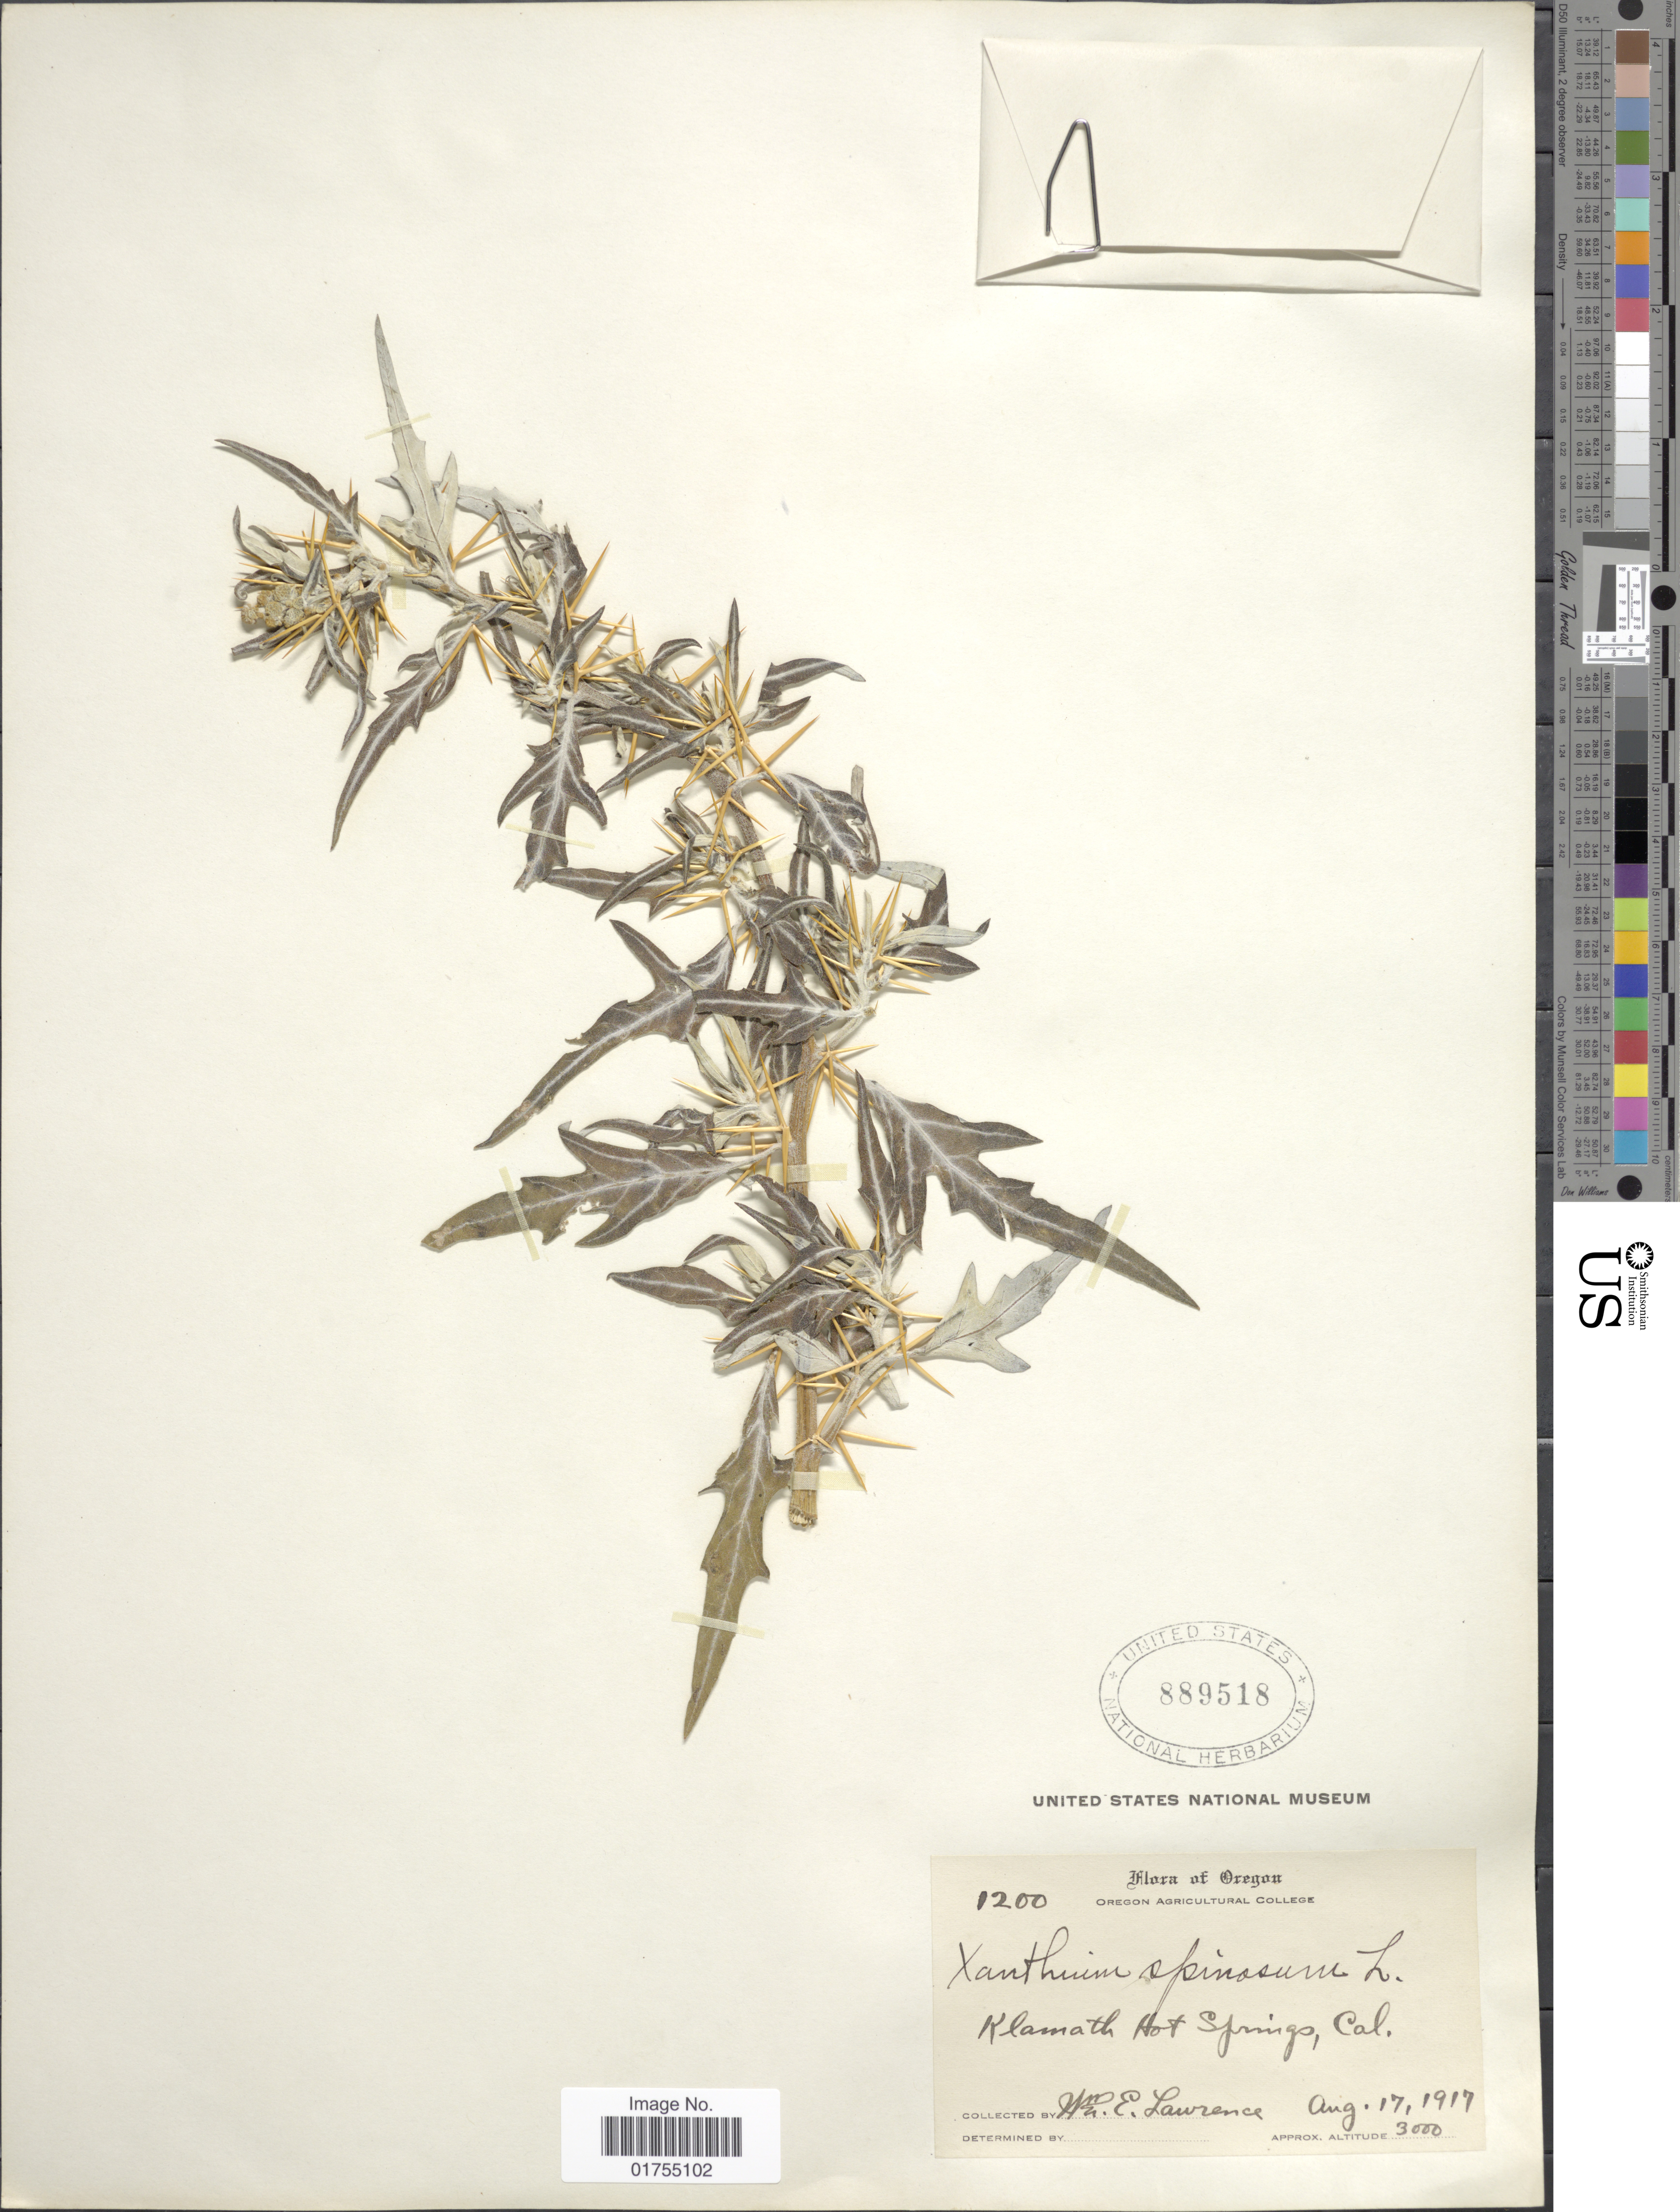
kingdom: Plantae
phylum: Tracheophyta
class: Magnoliopsida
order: Asterales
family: Asteraceae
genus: Xanthium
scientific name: Xanthium spinosum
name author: L.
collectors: W. Lawrence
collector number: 1200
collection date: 1917-08-17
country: United States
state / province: California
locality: Klamath Hot Springs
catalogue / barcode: US 889518